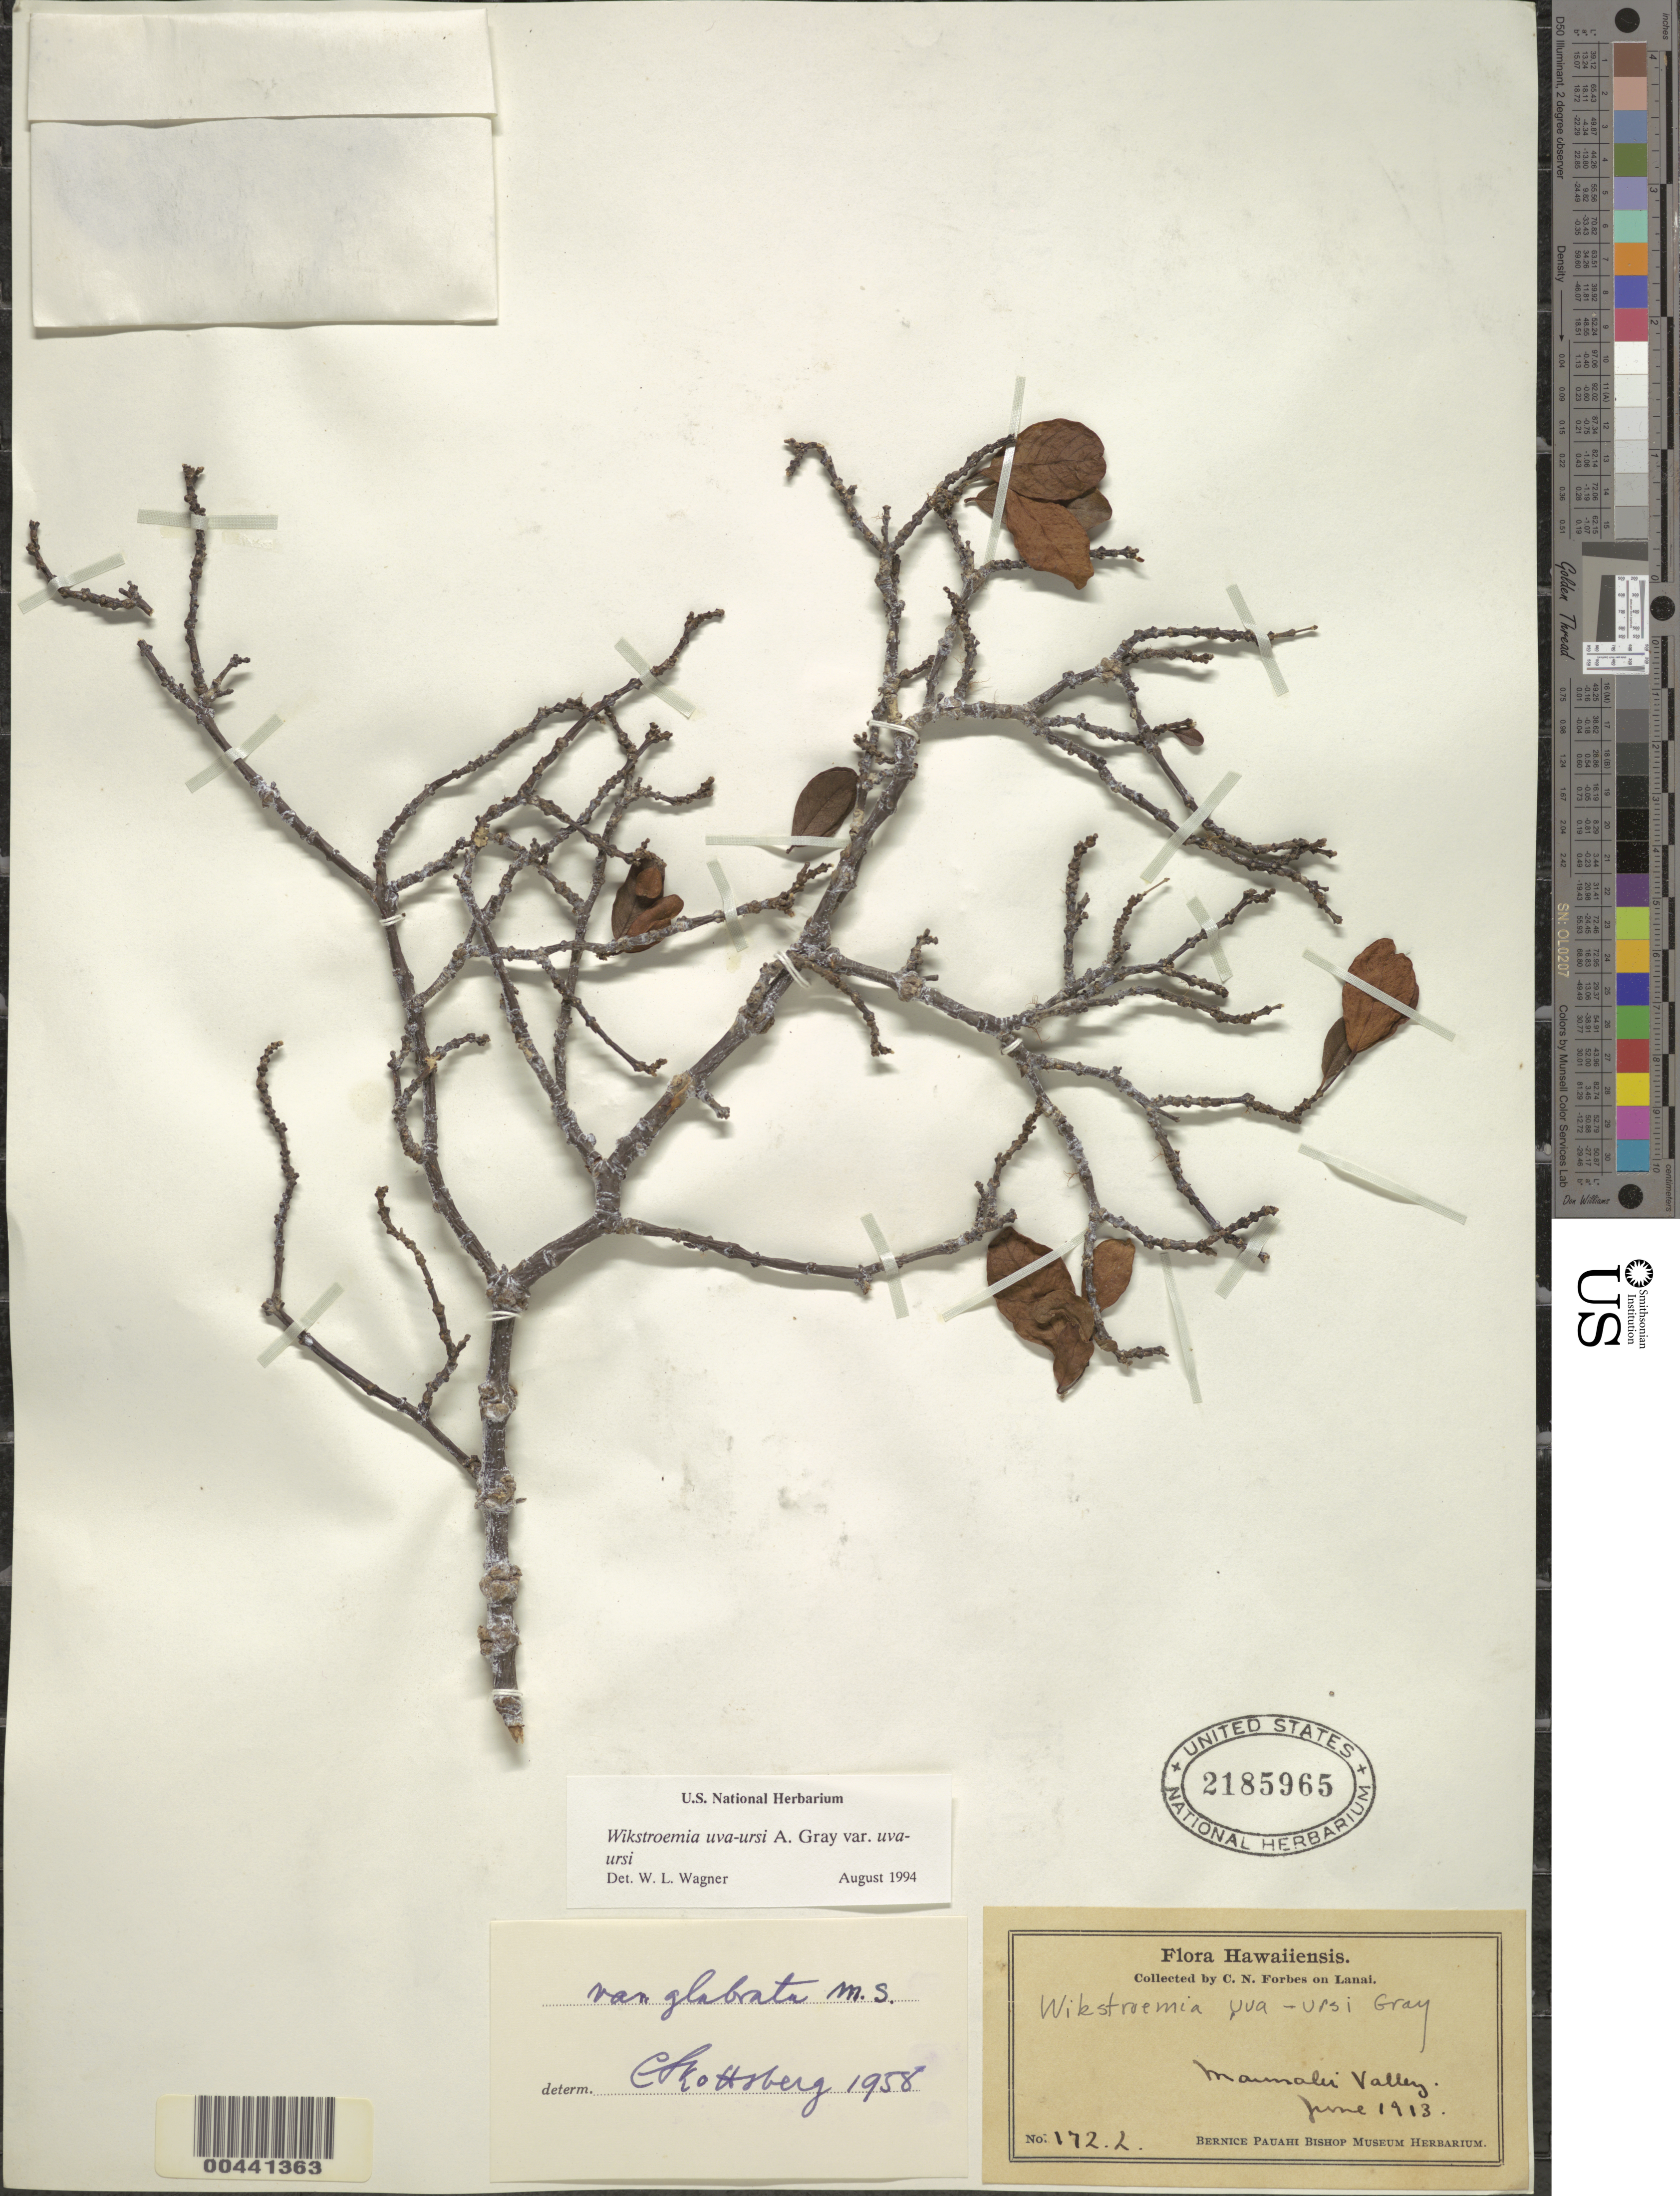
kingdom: Plantae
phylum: Tracheophyta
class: Magnoliopsida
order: Malvales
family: Thymelaeaceae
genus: Wikstroemia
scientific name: Wikstroemia uva-ursi var. uva-ursi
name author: A. Gray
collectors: C. N. Forbes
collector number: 172.L.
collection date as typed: Jun 1913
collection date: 1913-06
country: United States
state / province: Hawaii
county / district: Maui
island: Lana'i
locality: Maunalei Valley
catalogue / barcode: US 2185965